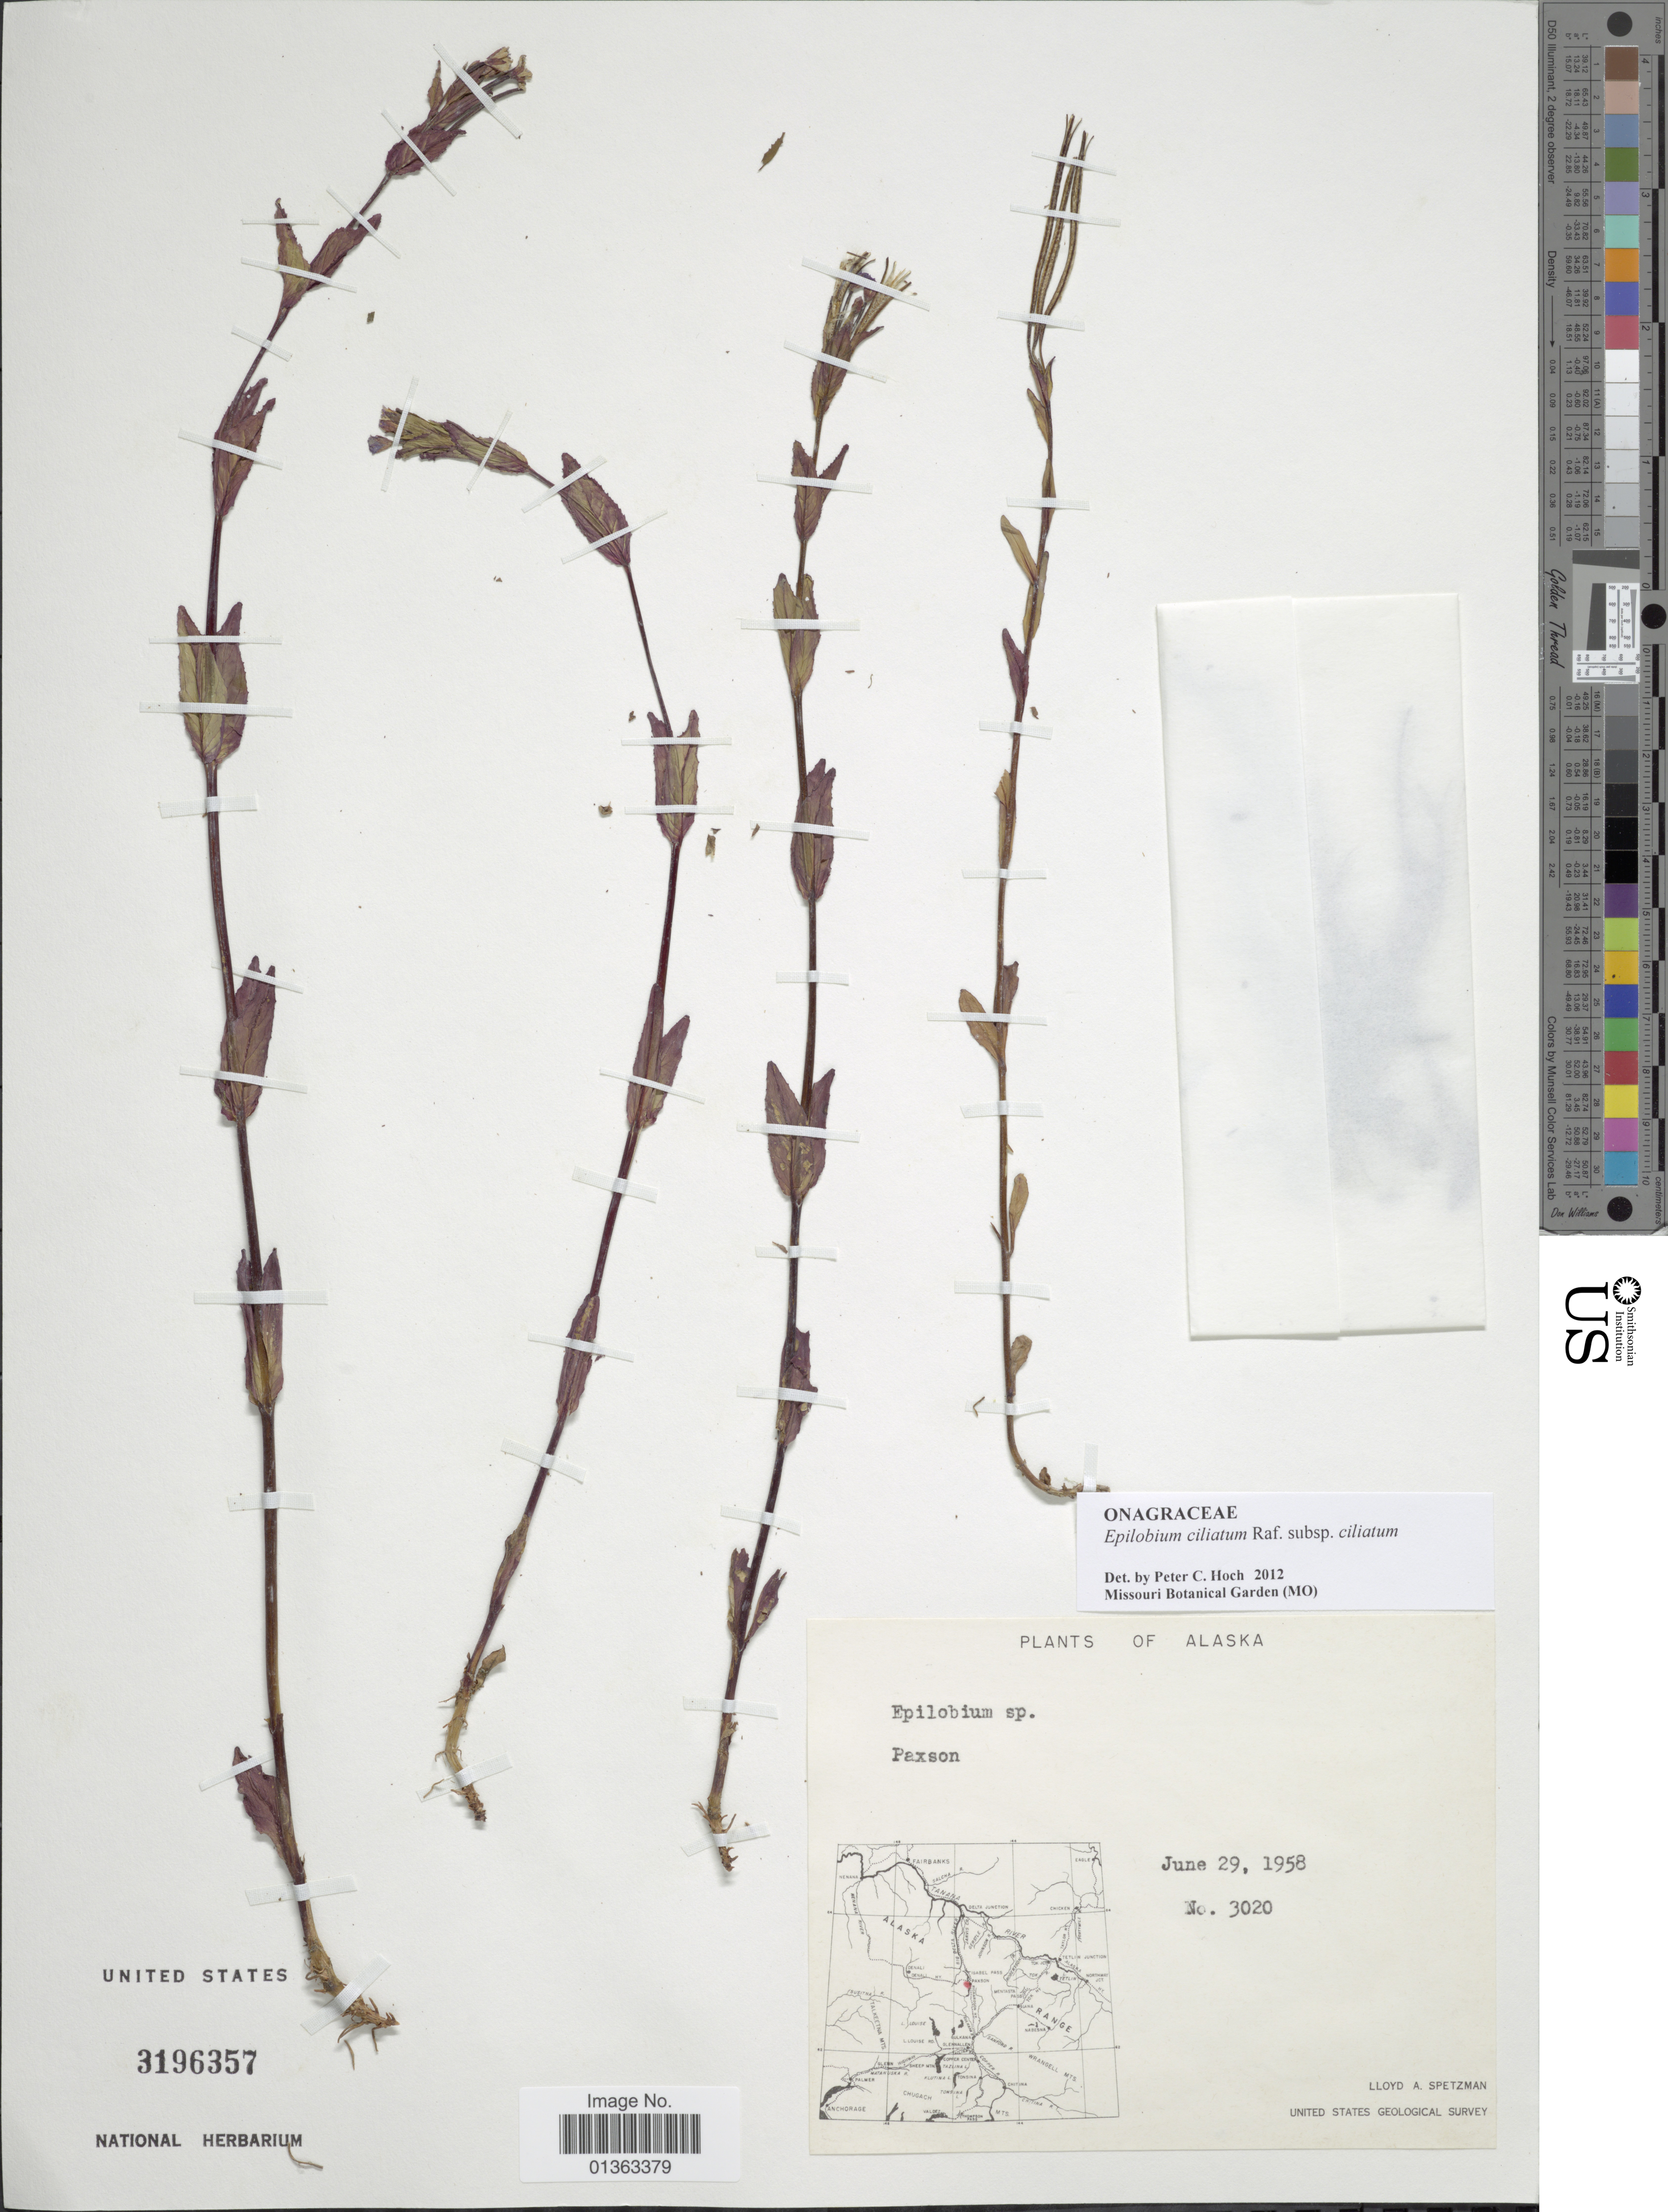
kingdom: Plantae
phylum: Tracheophyta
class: Magnoliopsida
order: Myrtales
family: Onagraceae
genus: Epilobium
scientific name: Epilobium ciliatum subsp. ciliatum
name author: Raf.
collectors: L. Spetzman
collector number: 3020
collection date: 1958-06-29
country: United States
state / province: Alaska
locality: Paxson.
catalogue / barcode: US 3196357